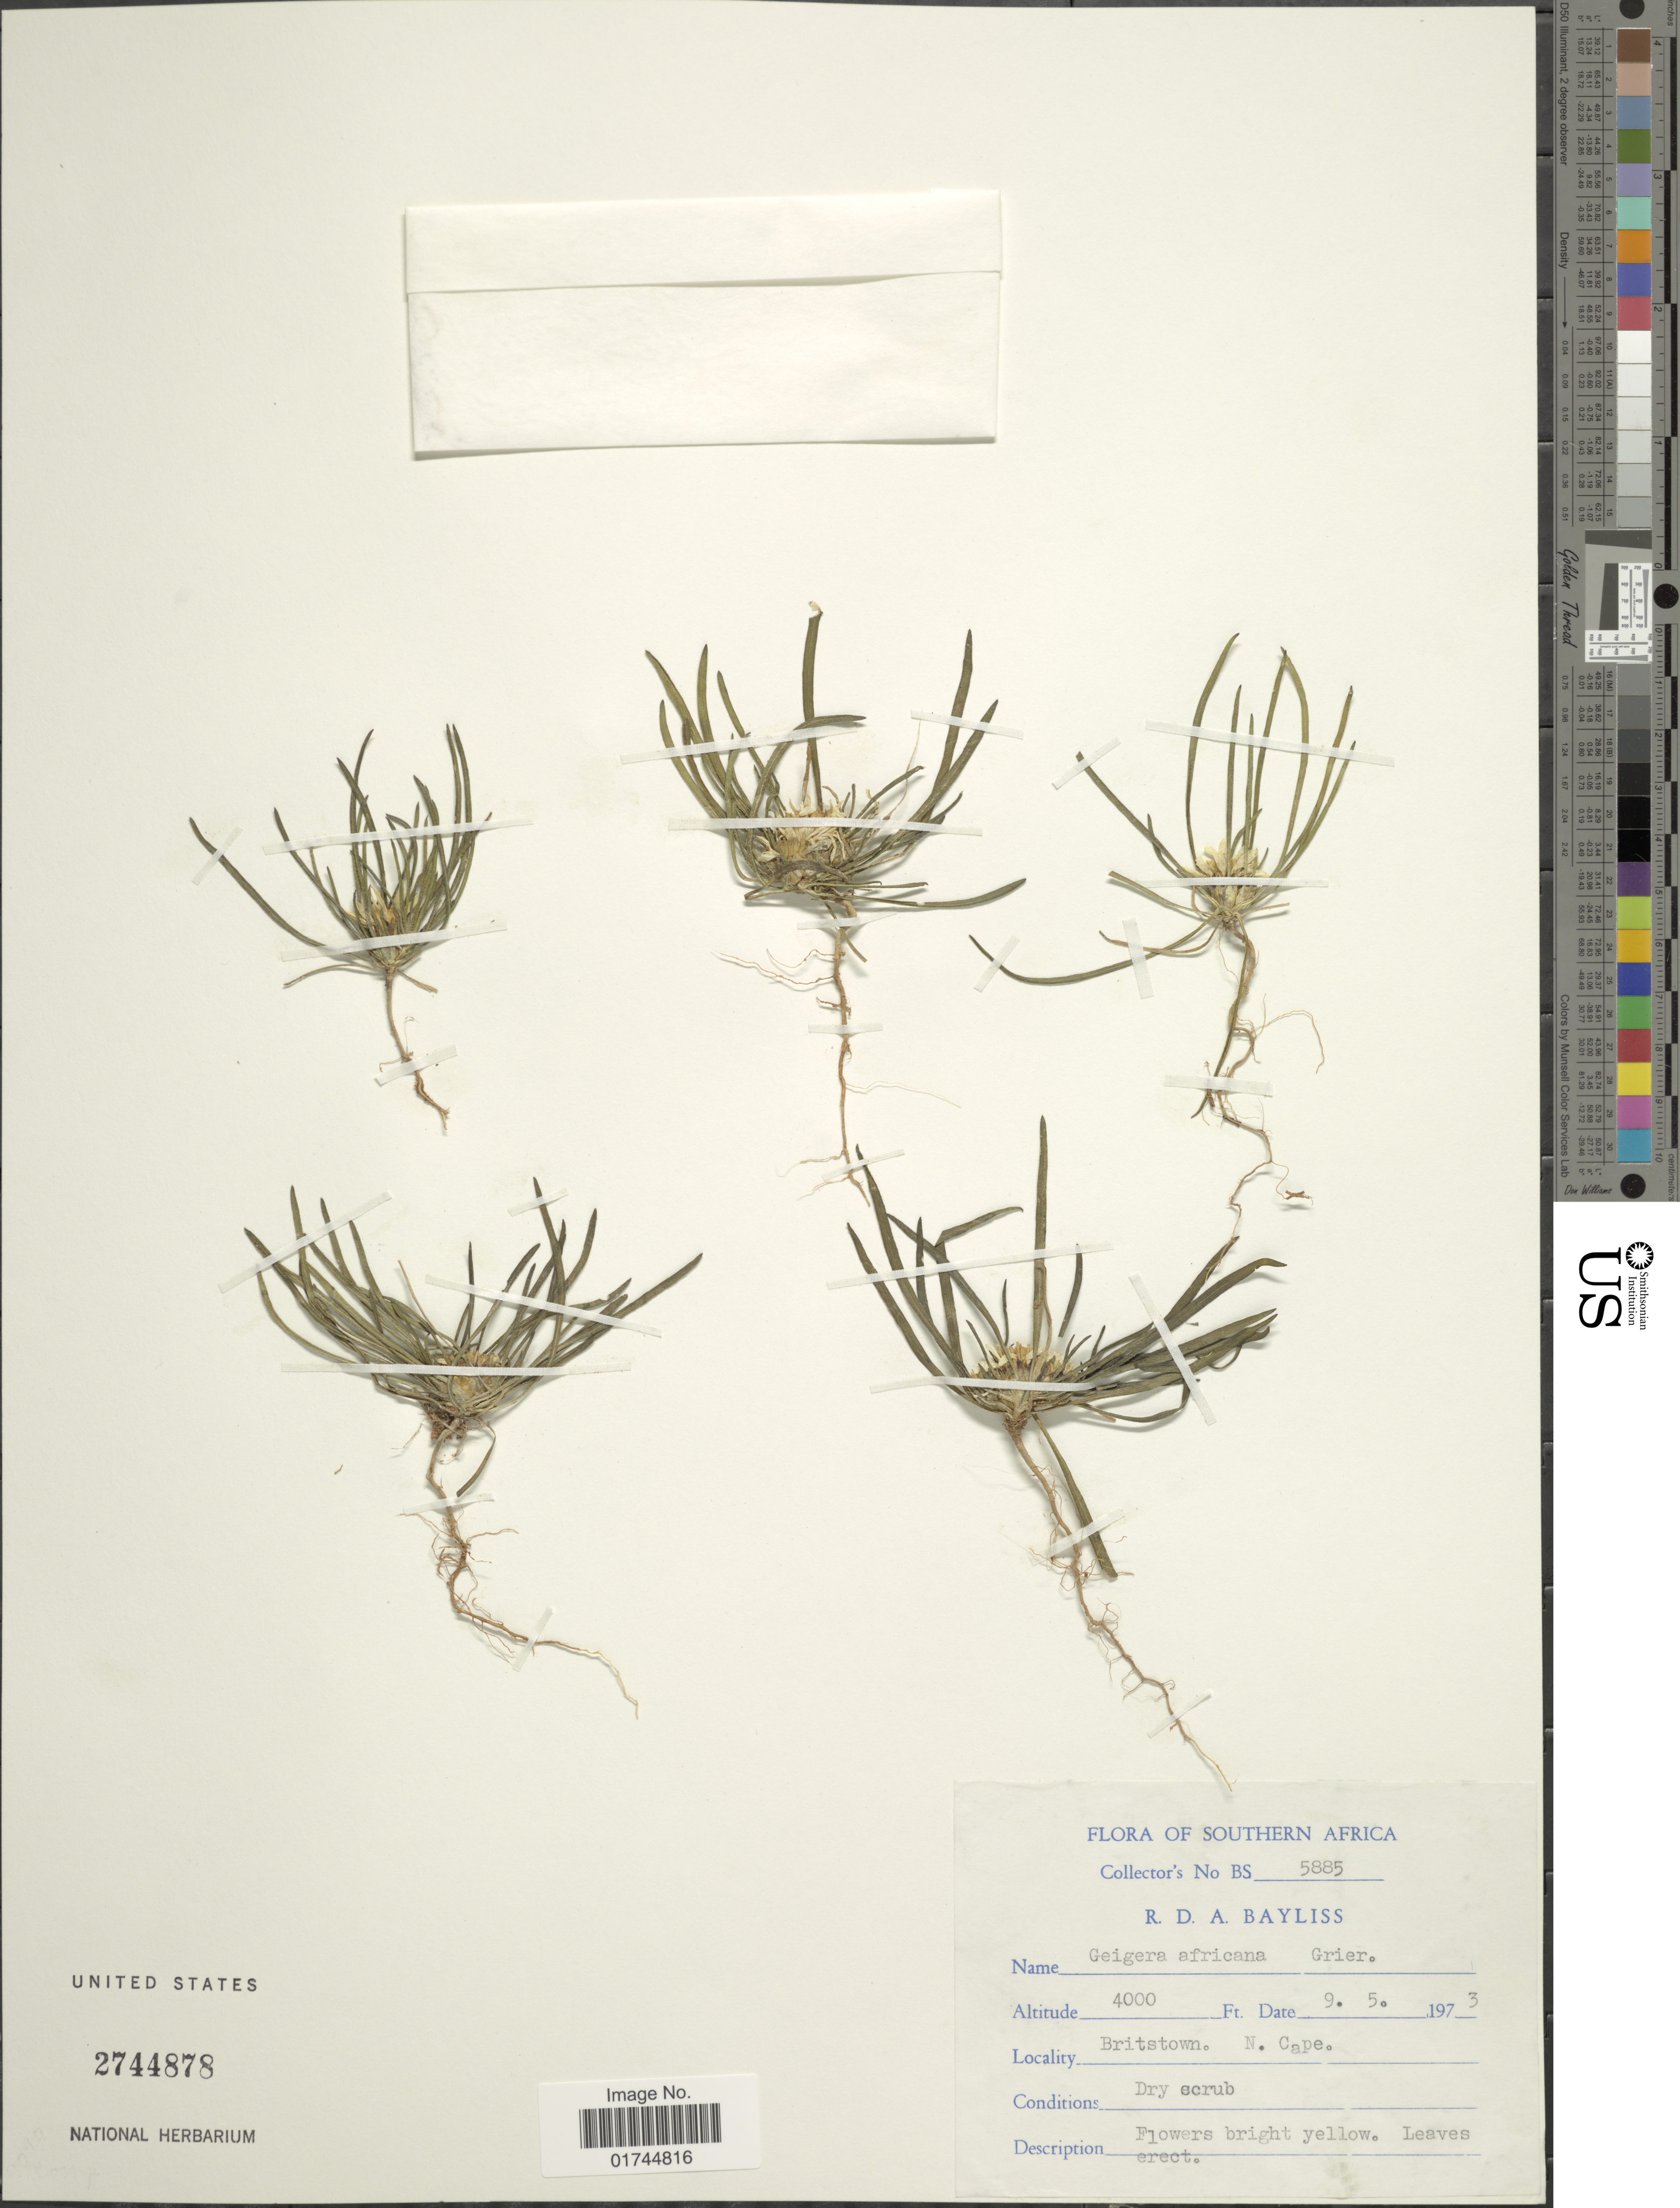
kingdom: Plantae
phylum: Tracheophyta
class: Magnoliopsida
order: Asterales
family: Asteraceae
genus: Geigeria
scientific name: Geigeria africana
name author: Griess.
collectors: R. Bayliss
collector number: BS5885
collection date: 1973-05-09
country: South Africa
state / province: Northern Cape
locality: Britstown, N. Cape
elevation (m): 1219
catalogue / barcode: US 2744878